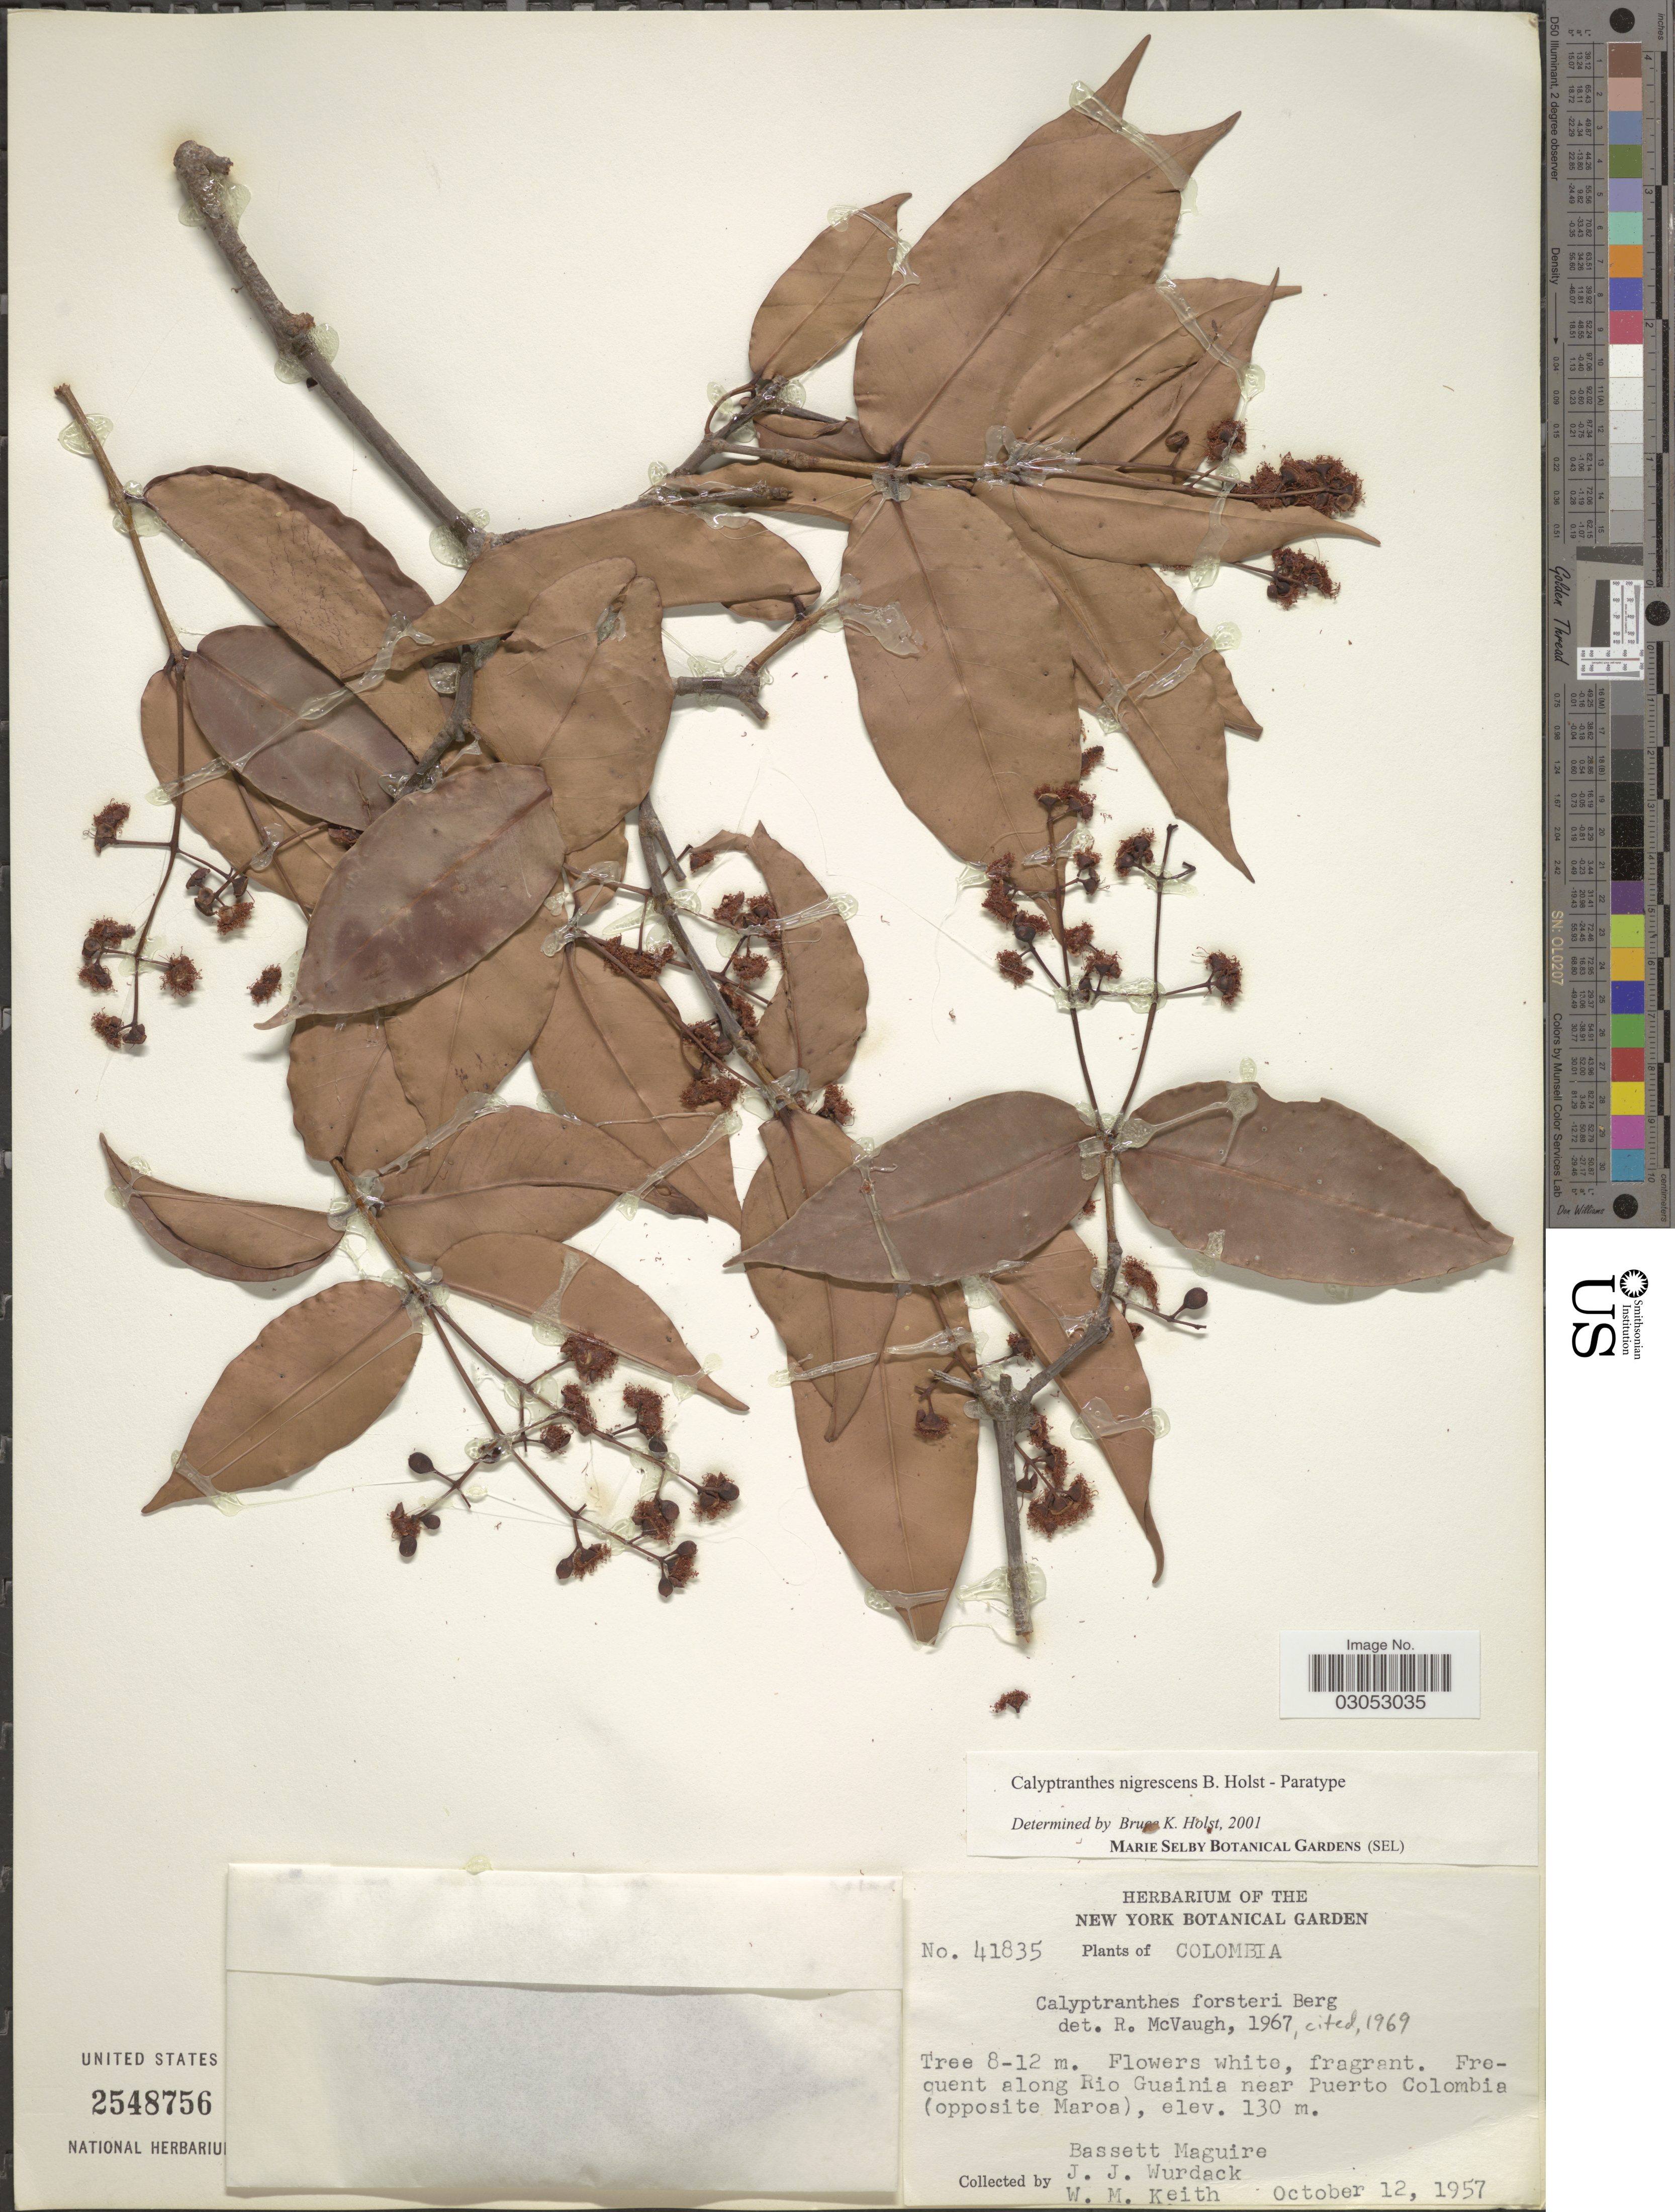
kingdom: Plantae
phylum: Tracheophyta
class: Magnoliopsida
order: Myrtales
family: Myrtaceae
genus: Myrcia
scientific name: Myrcia celaenensis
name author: E. Lucas & K. Samra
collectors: B. Maguire, J. J. Wurdack & W. Keith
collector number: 41835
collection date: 1957-10-12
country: Colombia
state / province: Guainía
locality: Frequent along Rio Guainia near Puerto Colombia (oppsoite Maroa).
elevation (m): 130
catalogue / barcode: US 2548756